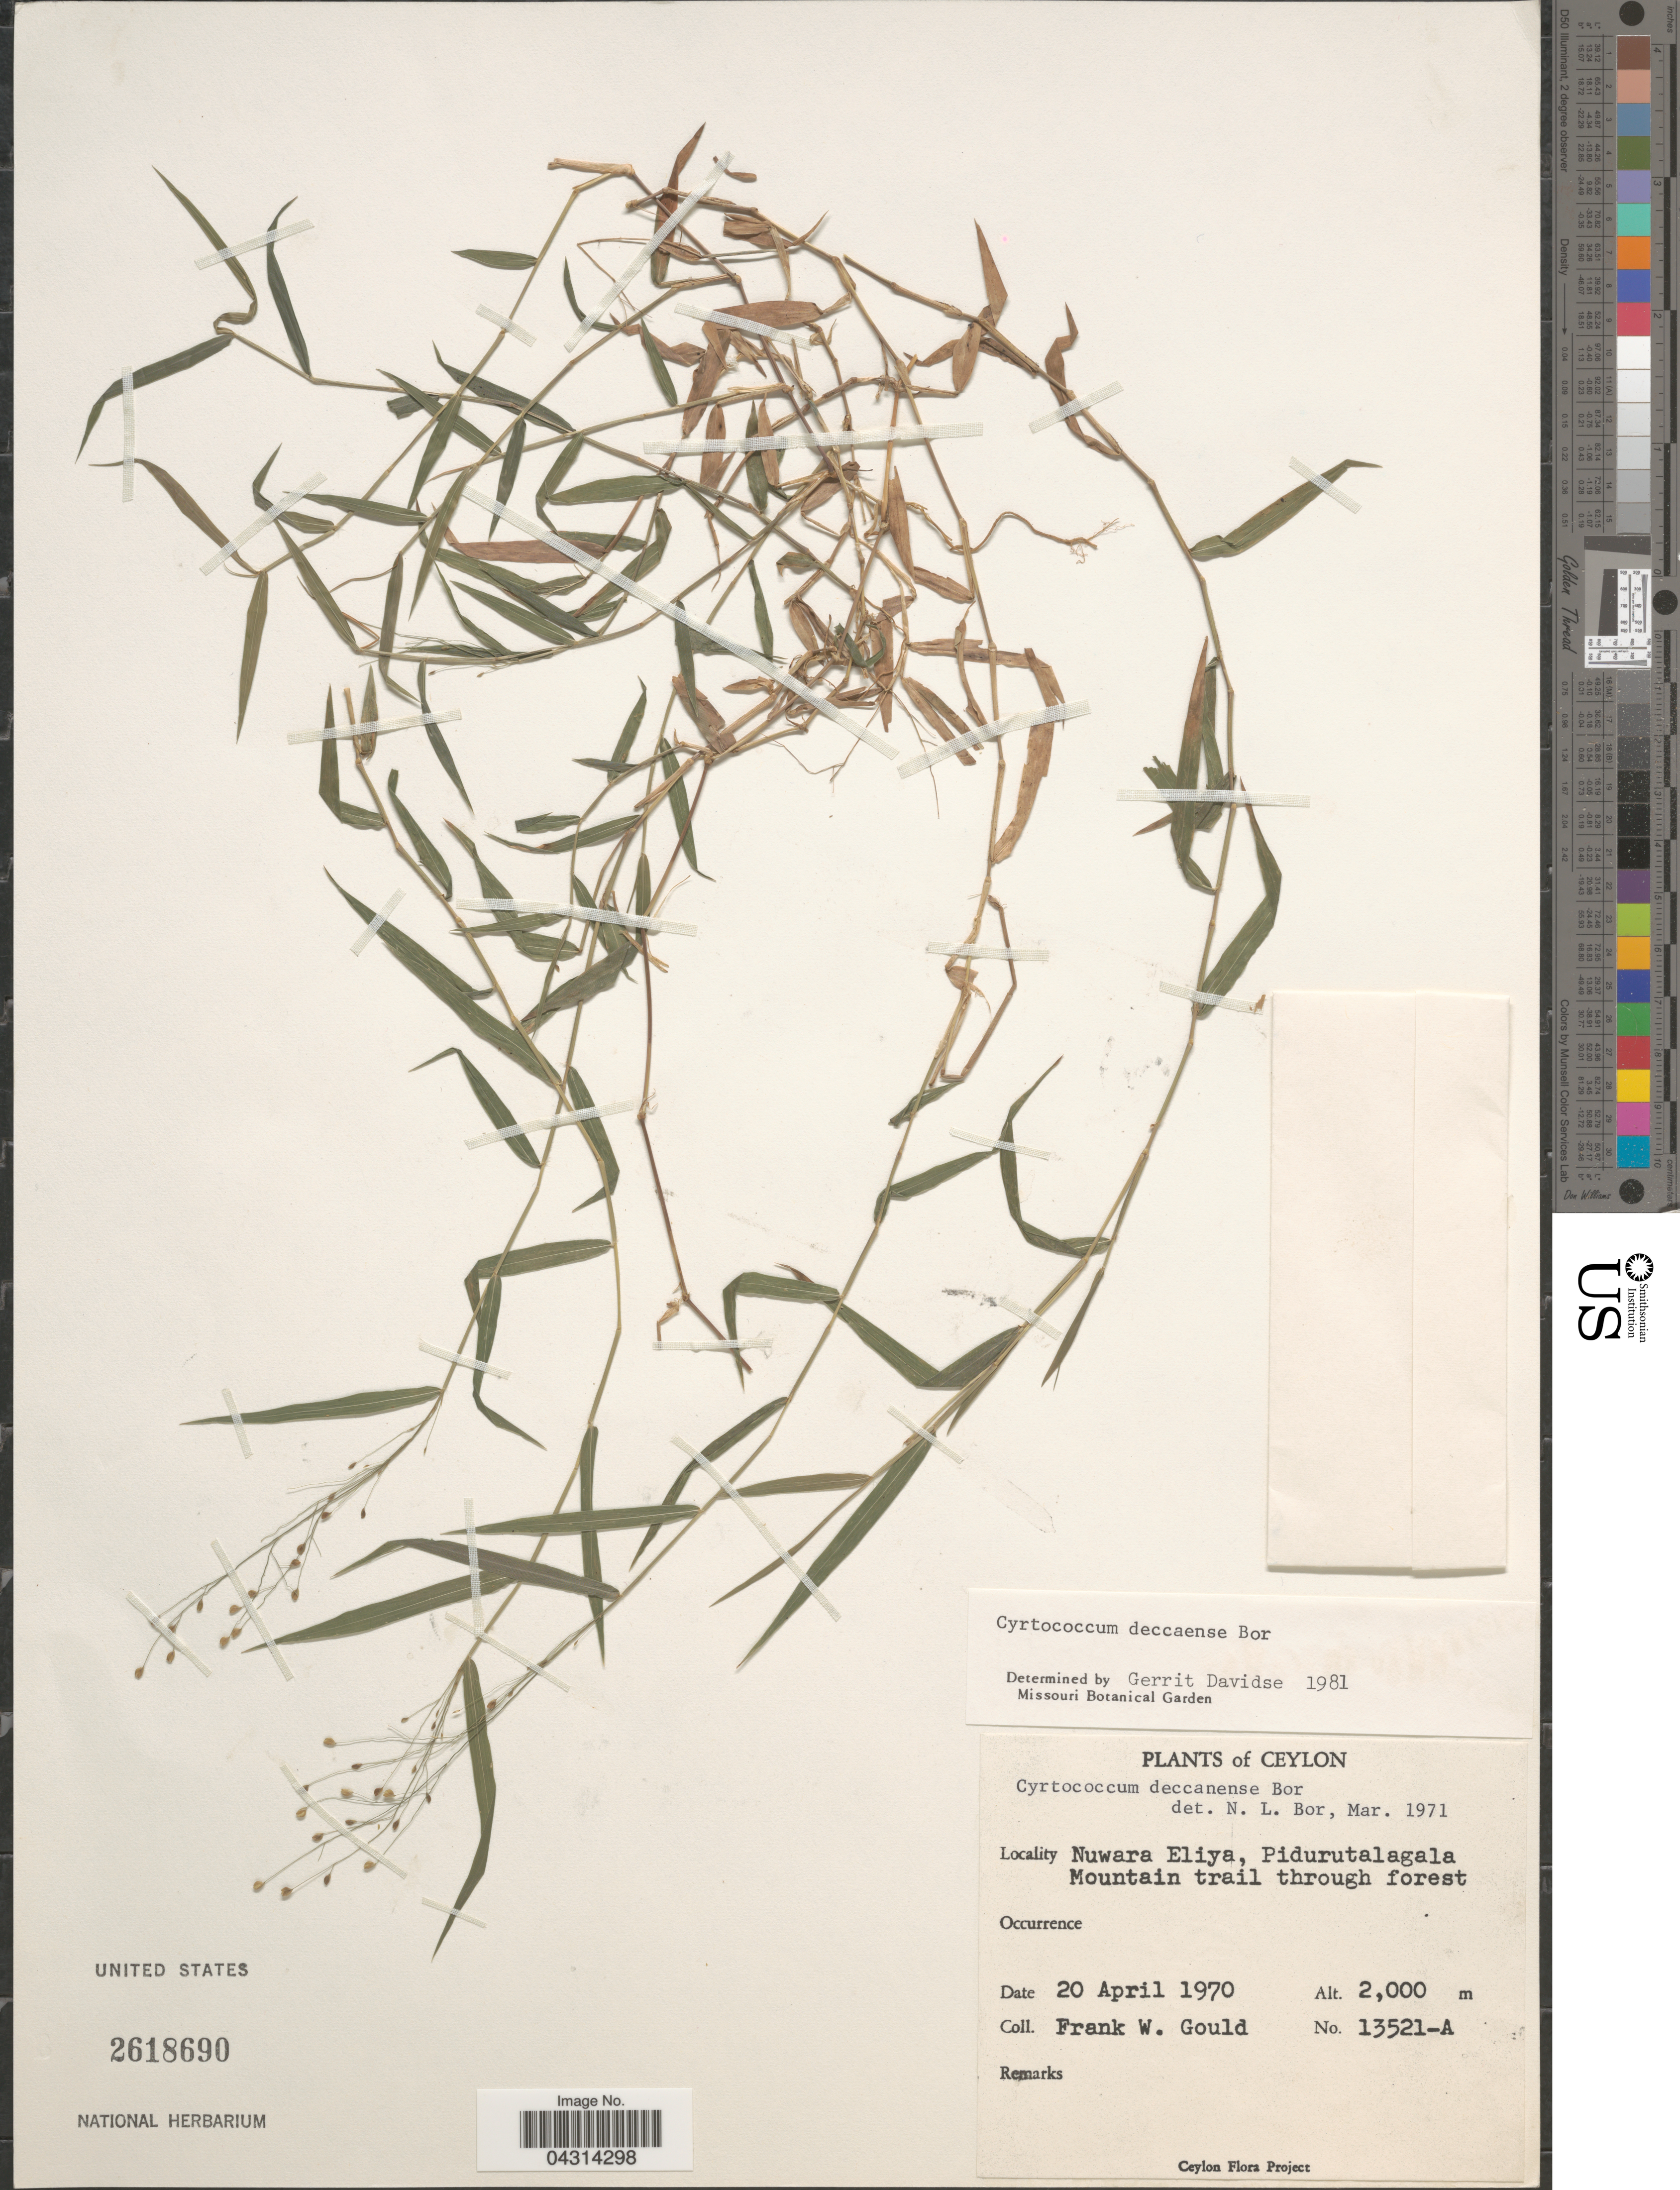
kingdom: Plantae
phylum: Tracheophyta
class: Liliopsida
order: Poales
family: Poaceae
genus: Cyrtococcum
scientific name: Cyrtococcum deccanense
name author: Bor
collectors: F. W. Gould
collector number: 13521-A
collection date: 1970-04-20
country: Sri Lanka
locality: Ceylon. Nuwara Eliya, Pidurutalagala Mountain trail through forest.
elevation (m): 2000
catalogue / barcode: US 2618690